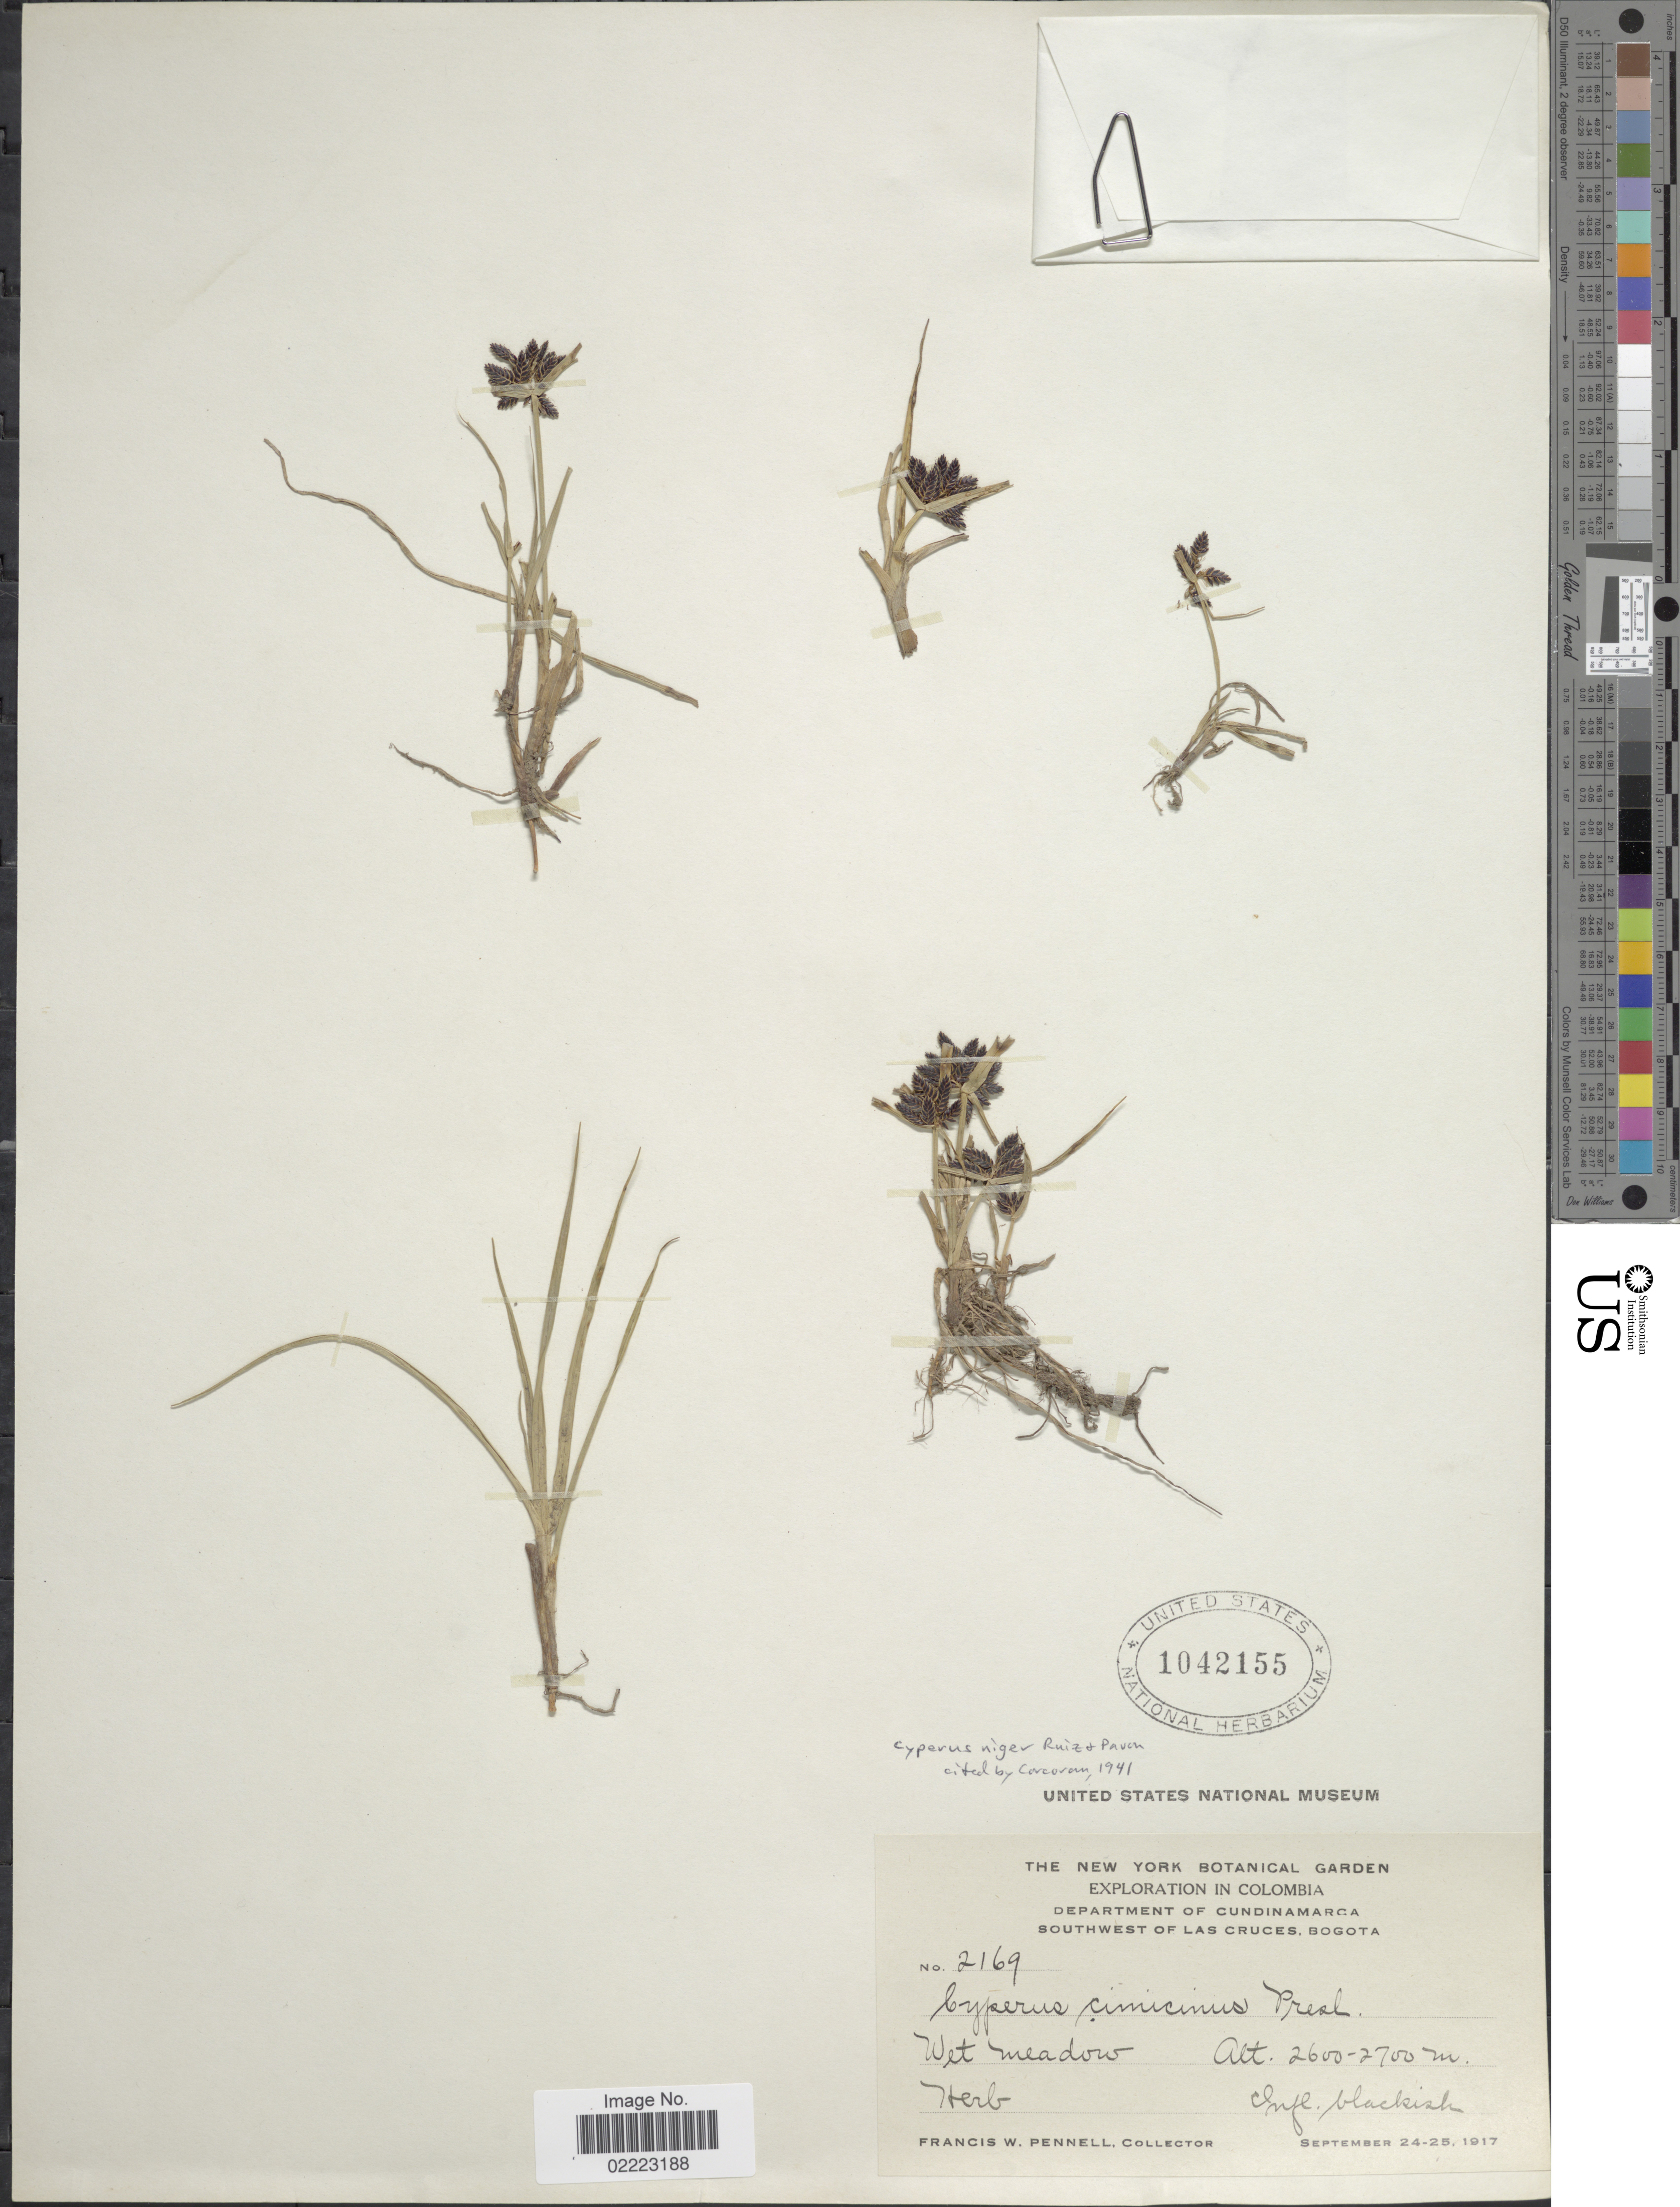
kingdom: Plantae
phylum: Tracheophyta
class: Liliopsida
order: Poales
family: Cyperaceae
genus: Cyperus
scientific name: Cyperus niger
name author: Ruiz & Pav.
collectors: F. W. Pennell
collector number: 2169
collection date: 1917-09-24/1917-09-25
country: Colombia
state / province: Cundinamarca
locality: Department of Cundinamarca, Southwest of Las Cruces, Bogota, Wet meadow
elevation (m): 2600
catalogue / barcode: US 1042155